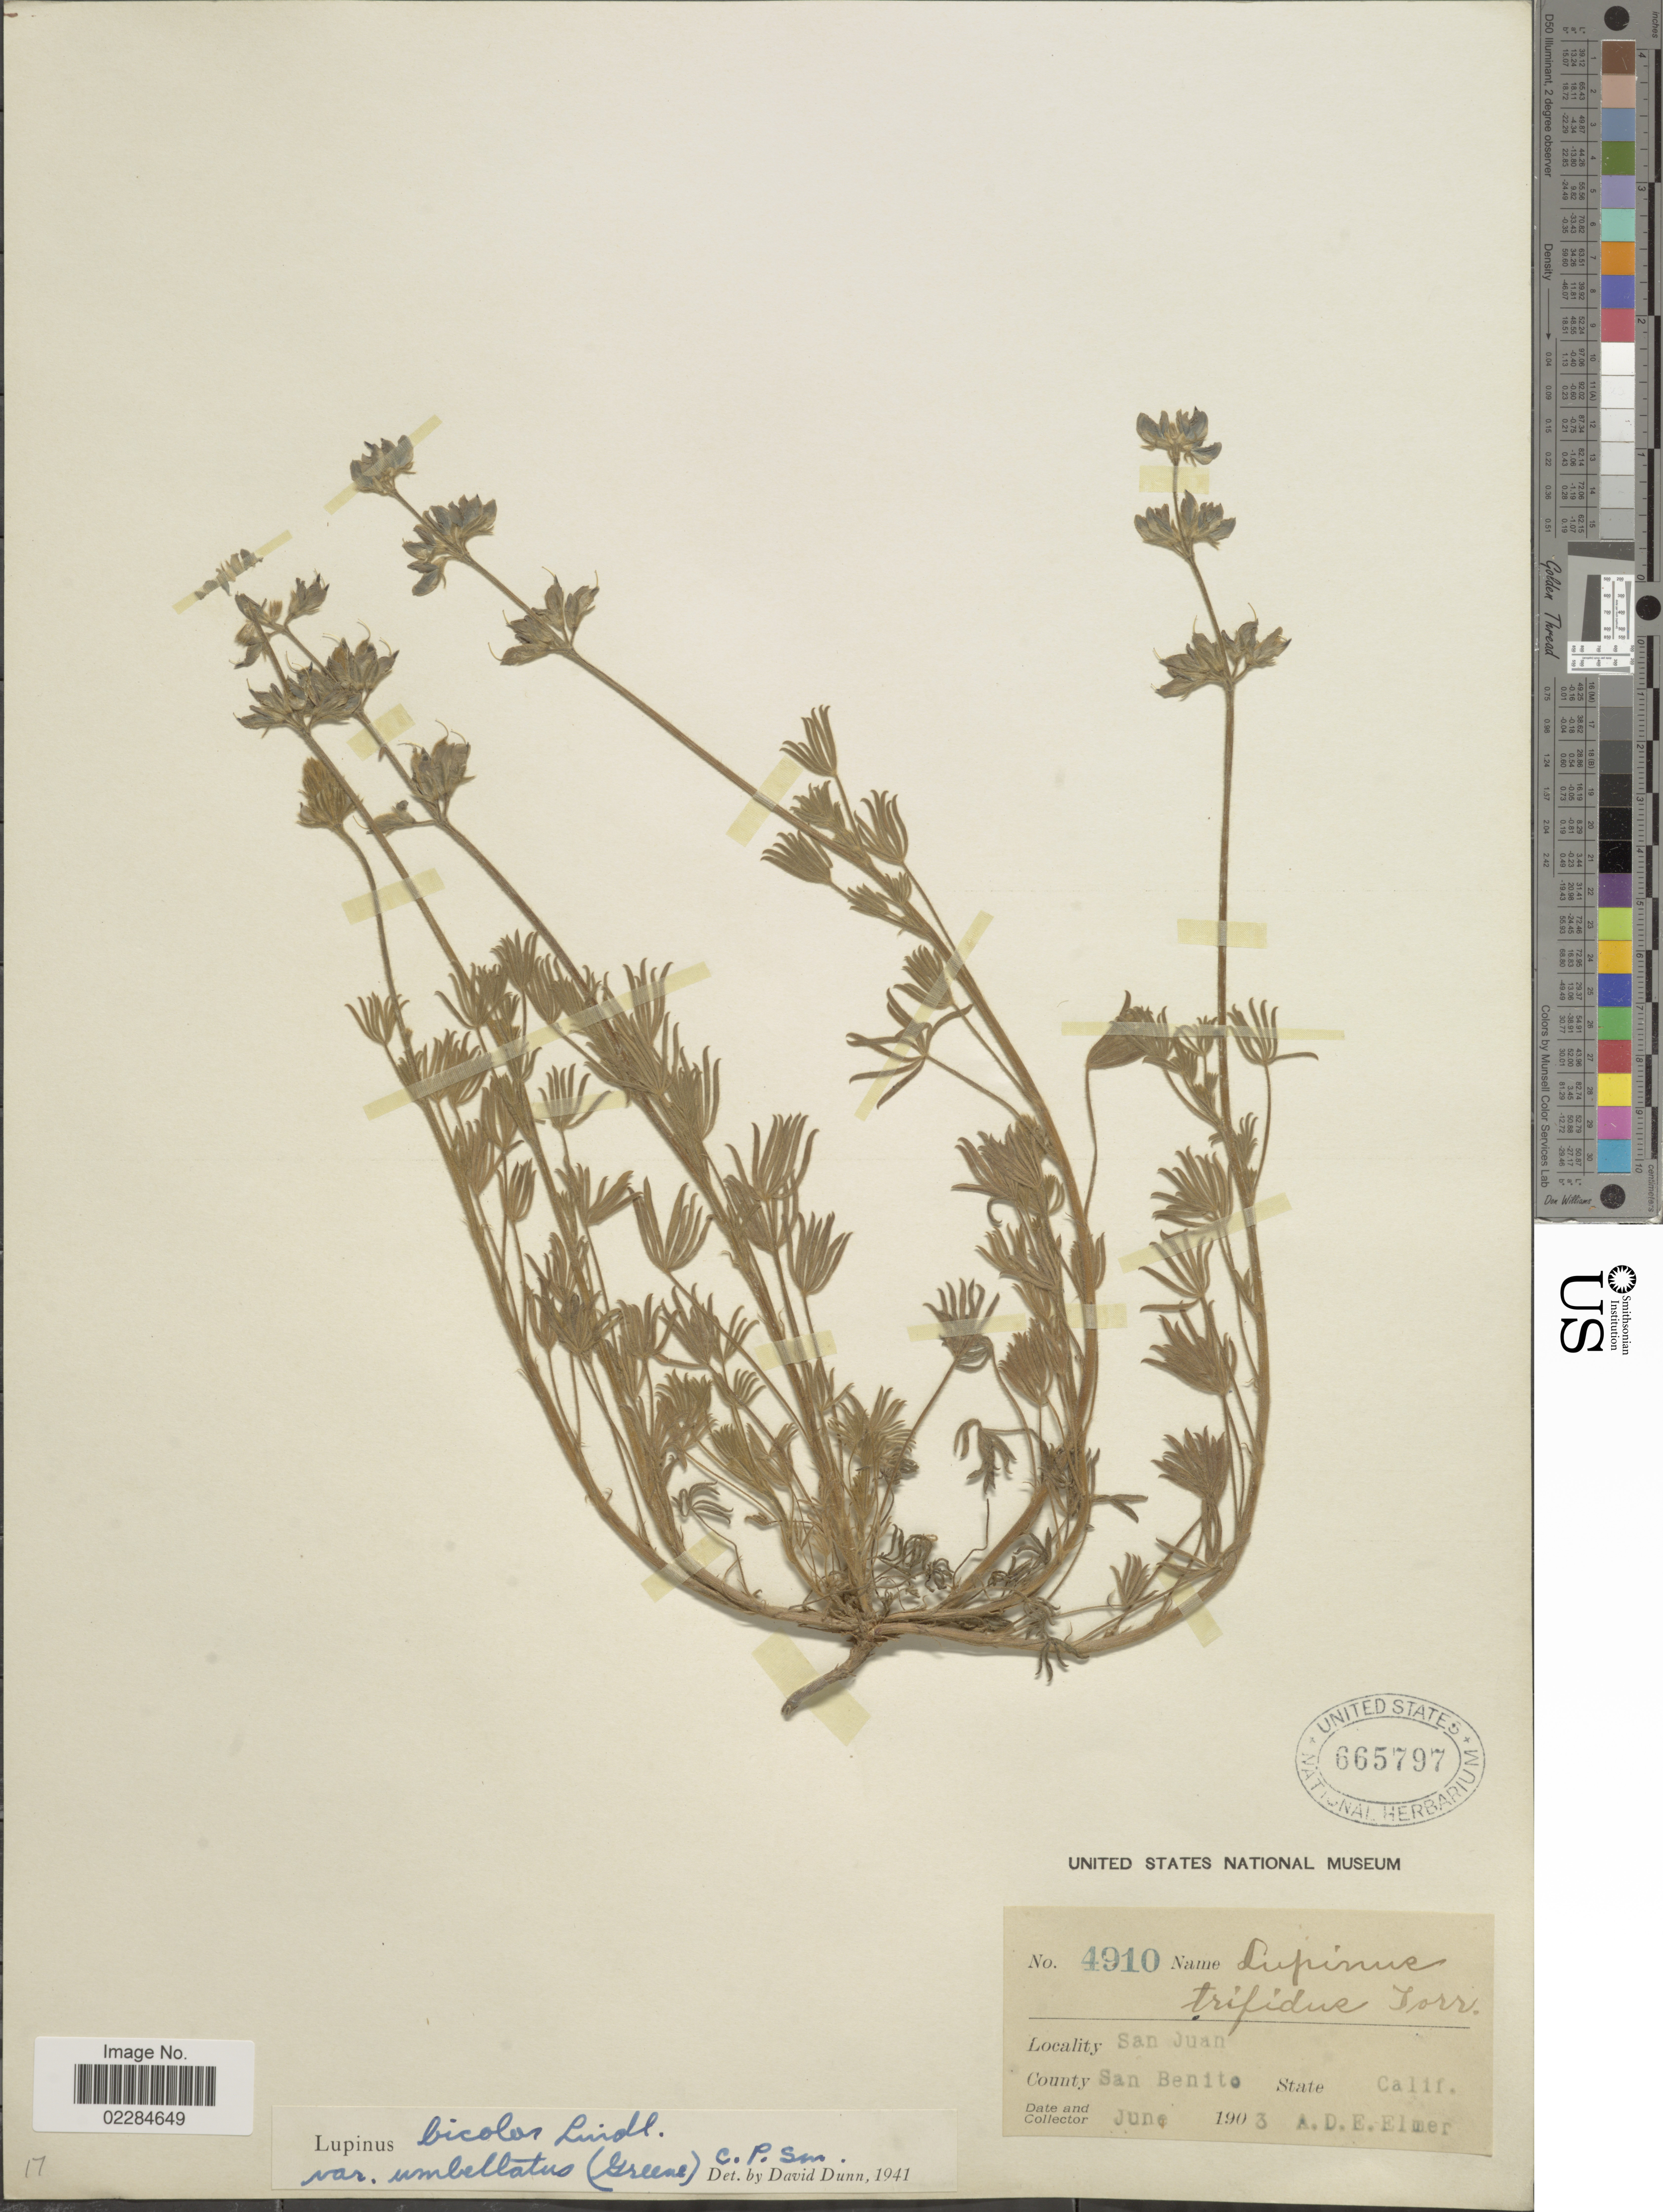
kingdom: Plantae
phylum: Tracheophyta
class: Magnoliopsida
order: Fabales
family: Fabaceae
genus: Lupinus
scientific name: Lupinus bicolor var. umbellatus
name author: (Greene) C.P. Sm.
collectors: A. D. E. Elmer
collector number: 4910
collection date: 1903-06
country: United States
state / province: California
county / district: San Benito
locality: San Juan, County San Benito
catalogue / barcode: US 665797